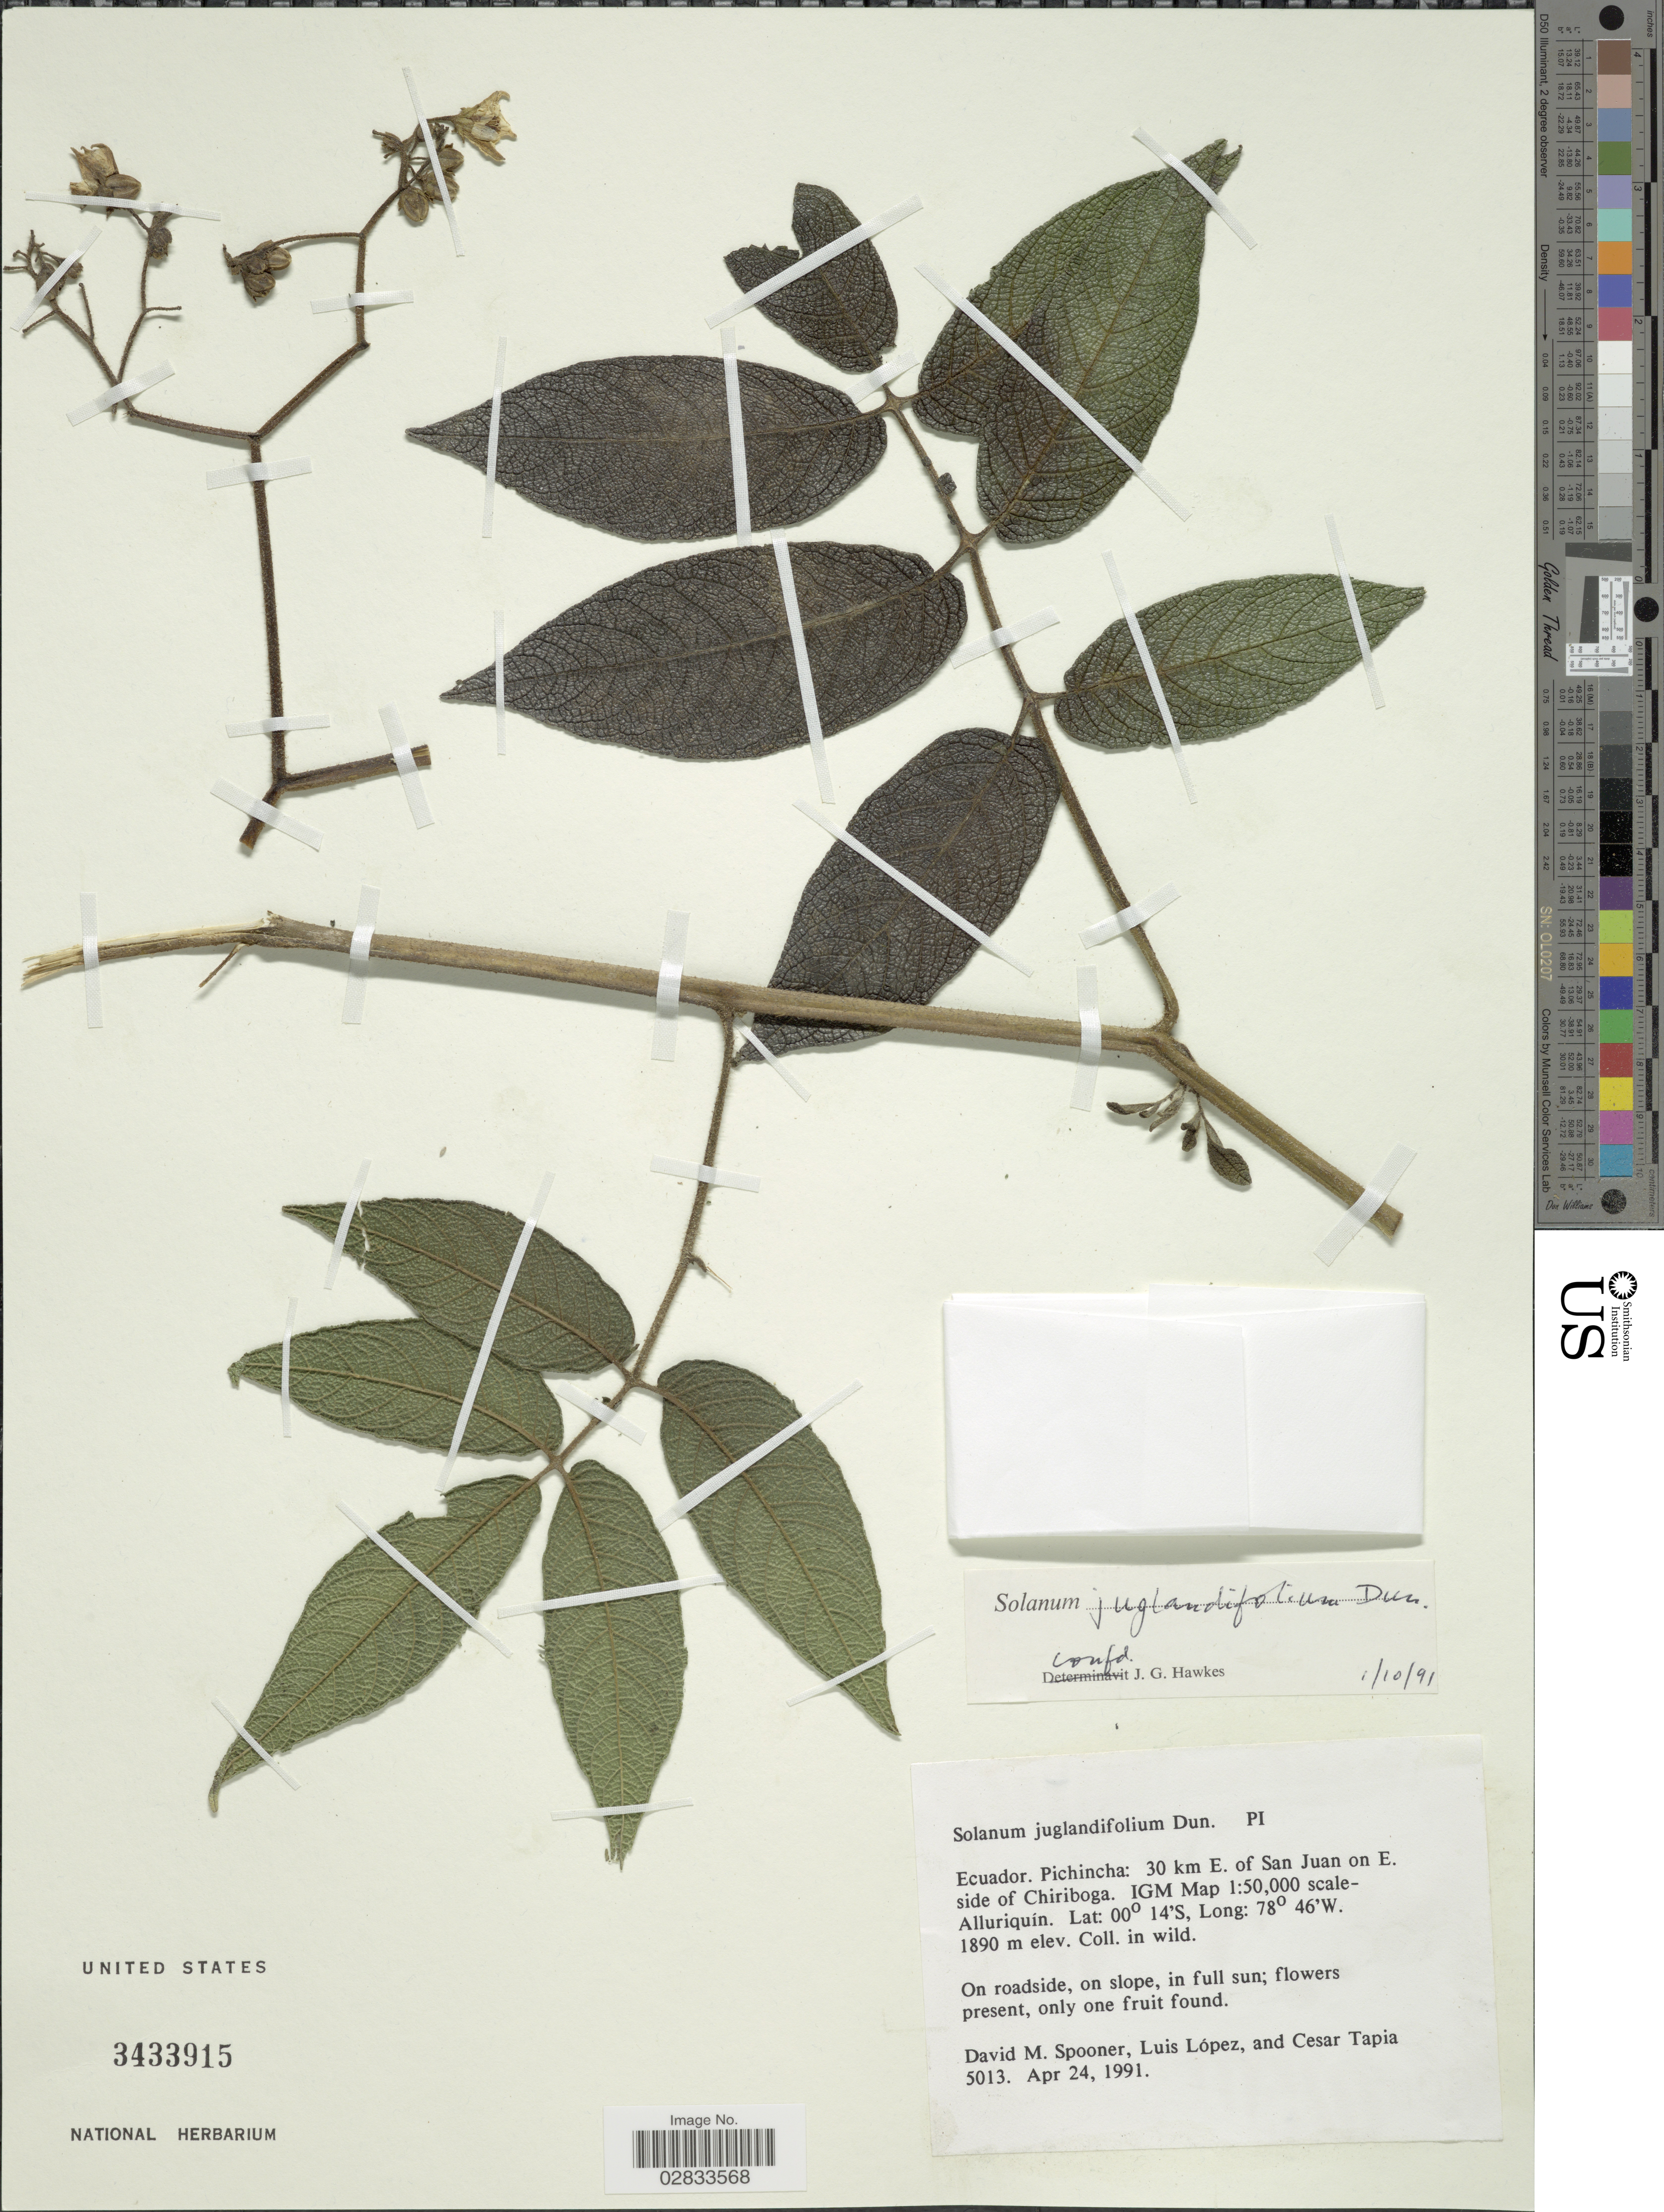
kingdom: Plantae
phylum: Tracheophyta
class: Magnoliopsida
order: Solanales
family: Solanaceae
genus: Solanum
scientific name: Solanum juglandifolium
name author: Dunal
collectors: D. Spooner, L. López & C. Tapia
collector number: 5013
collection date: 1991-04-24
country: Ecuador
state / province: Pichincha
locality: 30 km E. of San Juan on e. side of Chiriboga. IGM Map 1:50,000 scale- Alluriquín.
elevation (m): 1890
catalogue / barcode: US 3433915